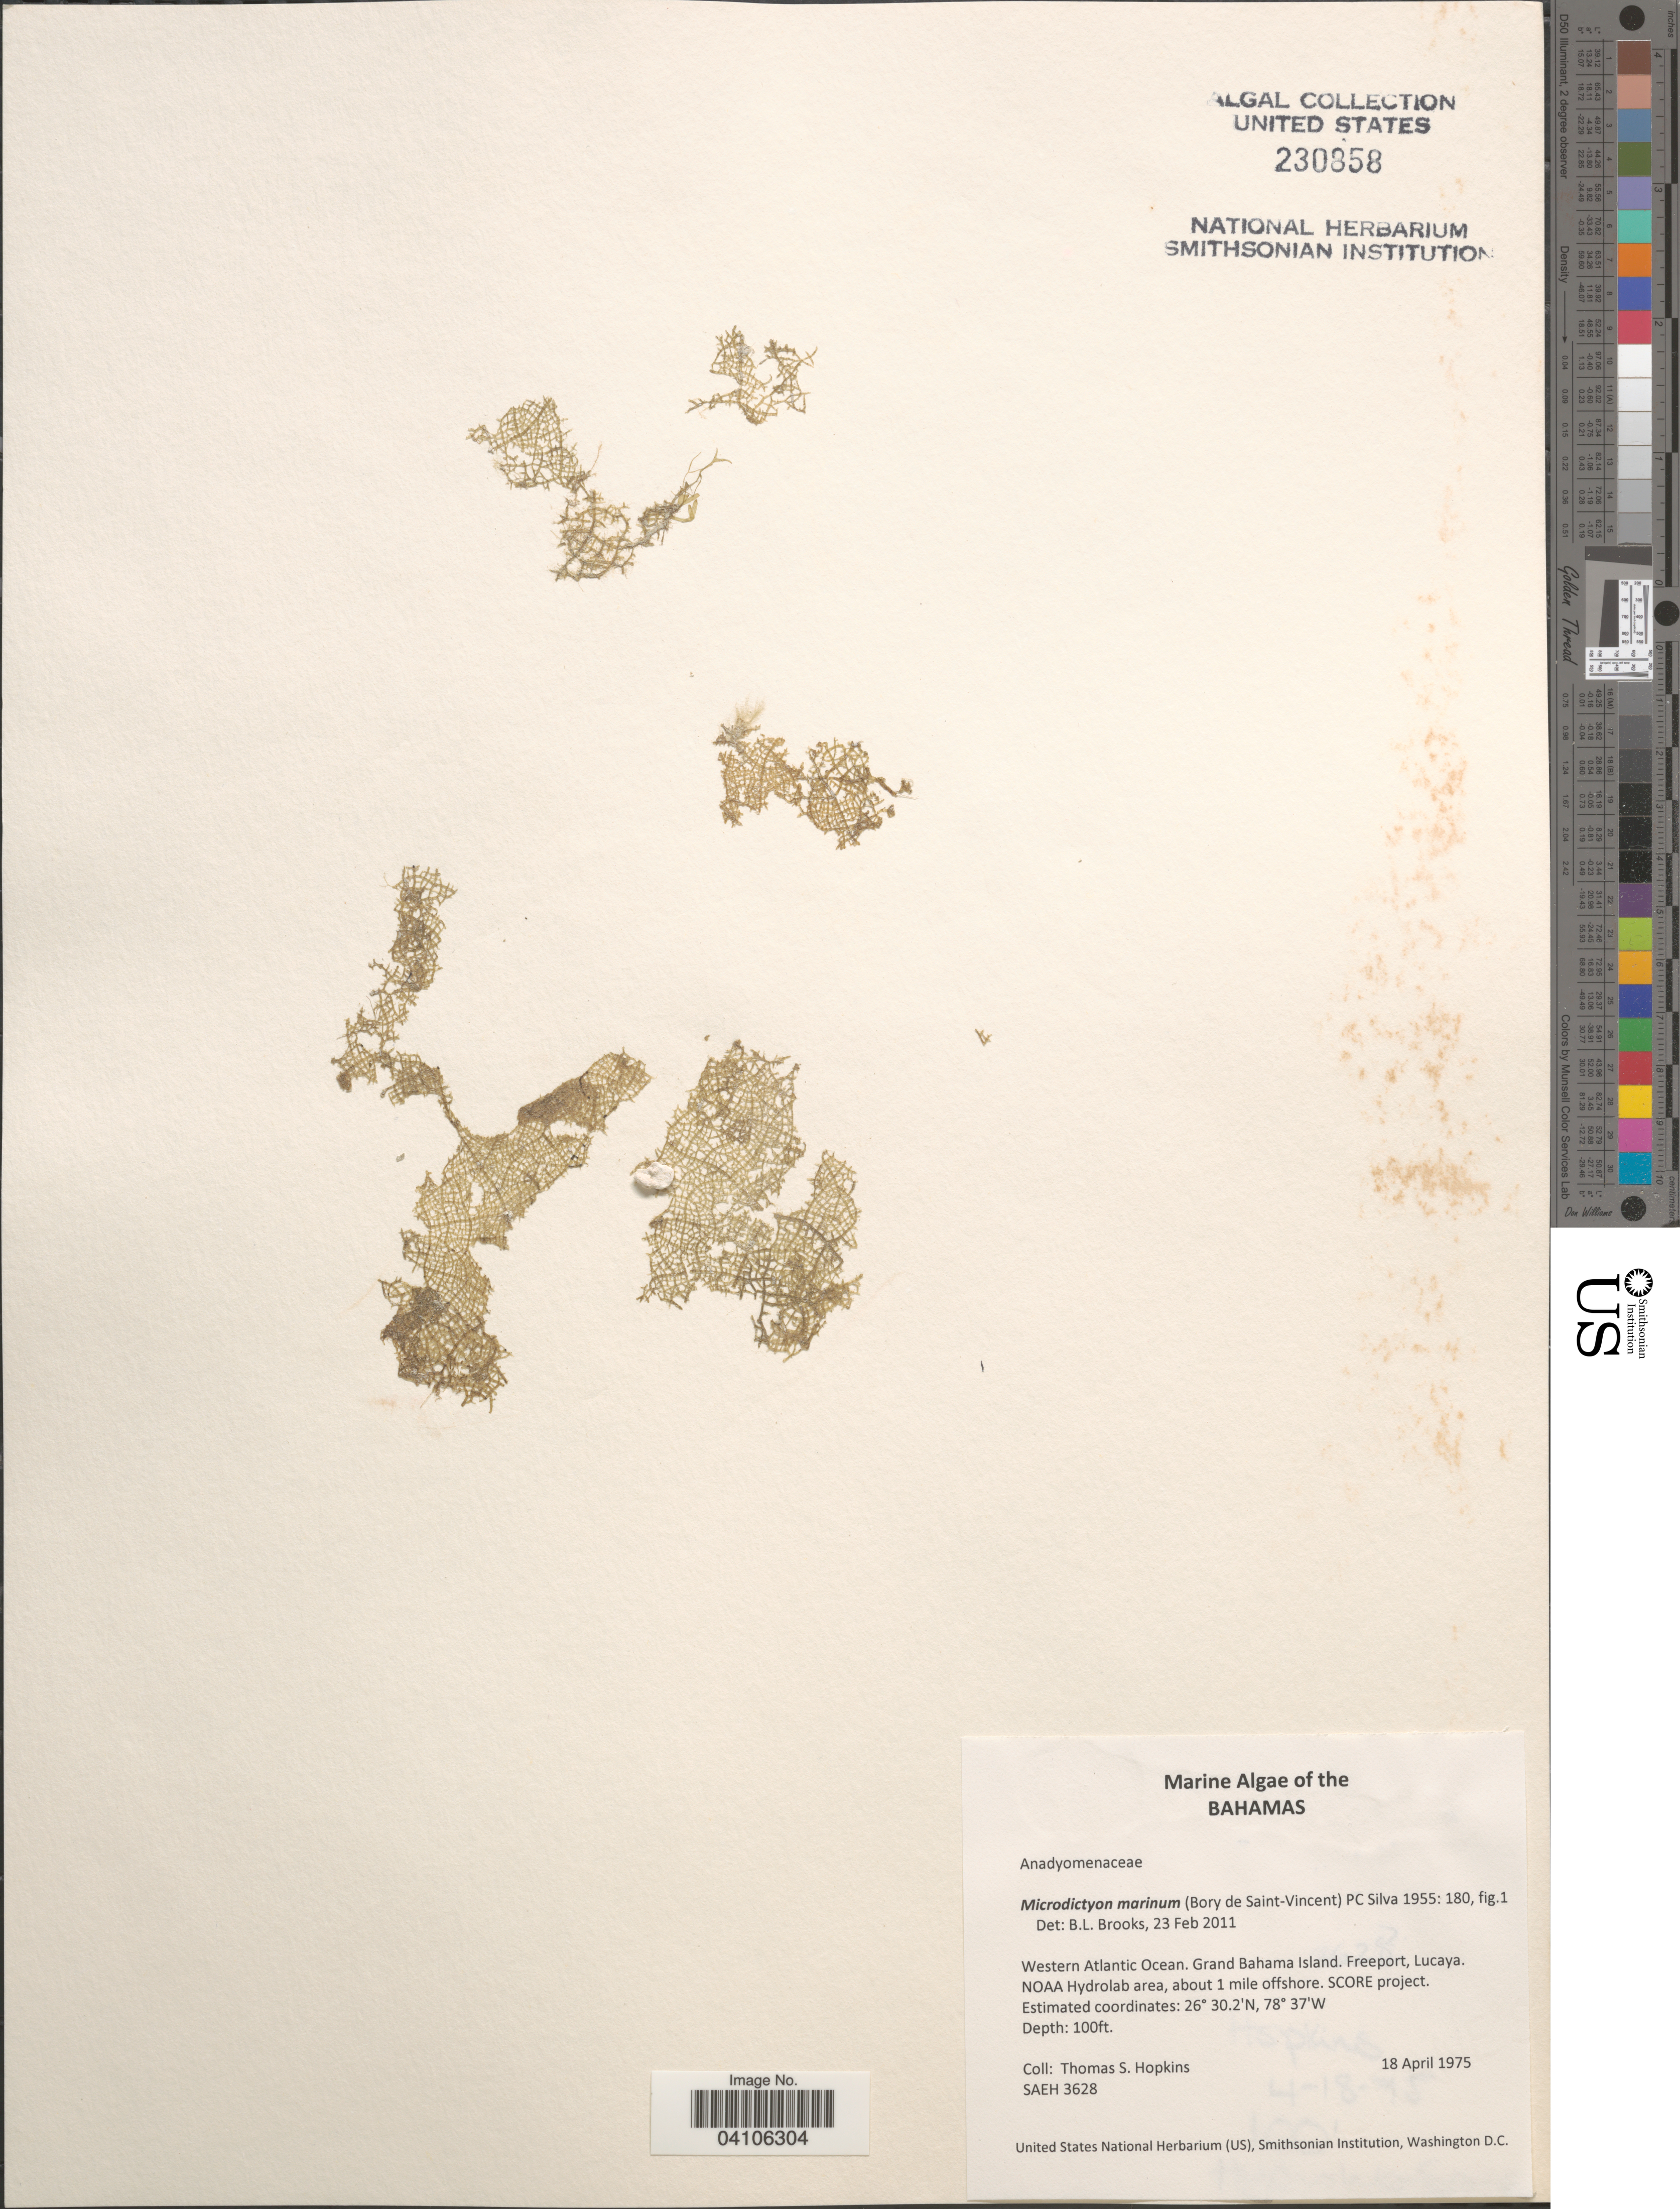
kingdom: Plantae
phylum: Chlorophyta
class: Ulvophyceae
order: Cladophorales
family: Anadyomenaceae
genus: Microdictyon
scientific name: Microdictyon marinum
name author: (Bory) P.C. Silva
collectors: T. Hopkins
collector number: SAEH3628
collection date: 1975-04-18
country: Bahamas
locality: Western Atlantic Ocean. Grand Bahama Island. Freeport, Lucaya. NOAA Hydrolab area, about 1 mile offshore. SCORE project.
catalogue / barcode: US 230858